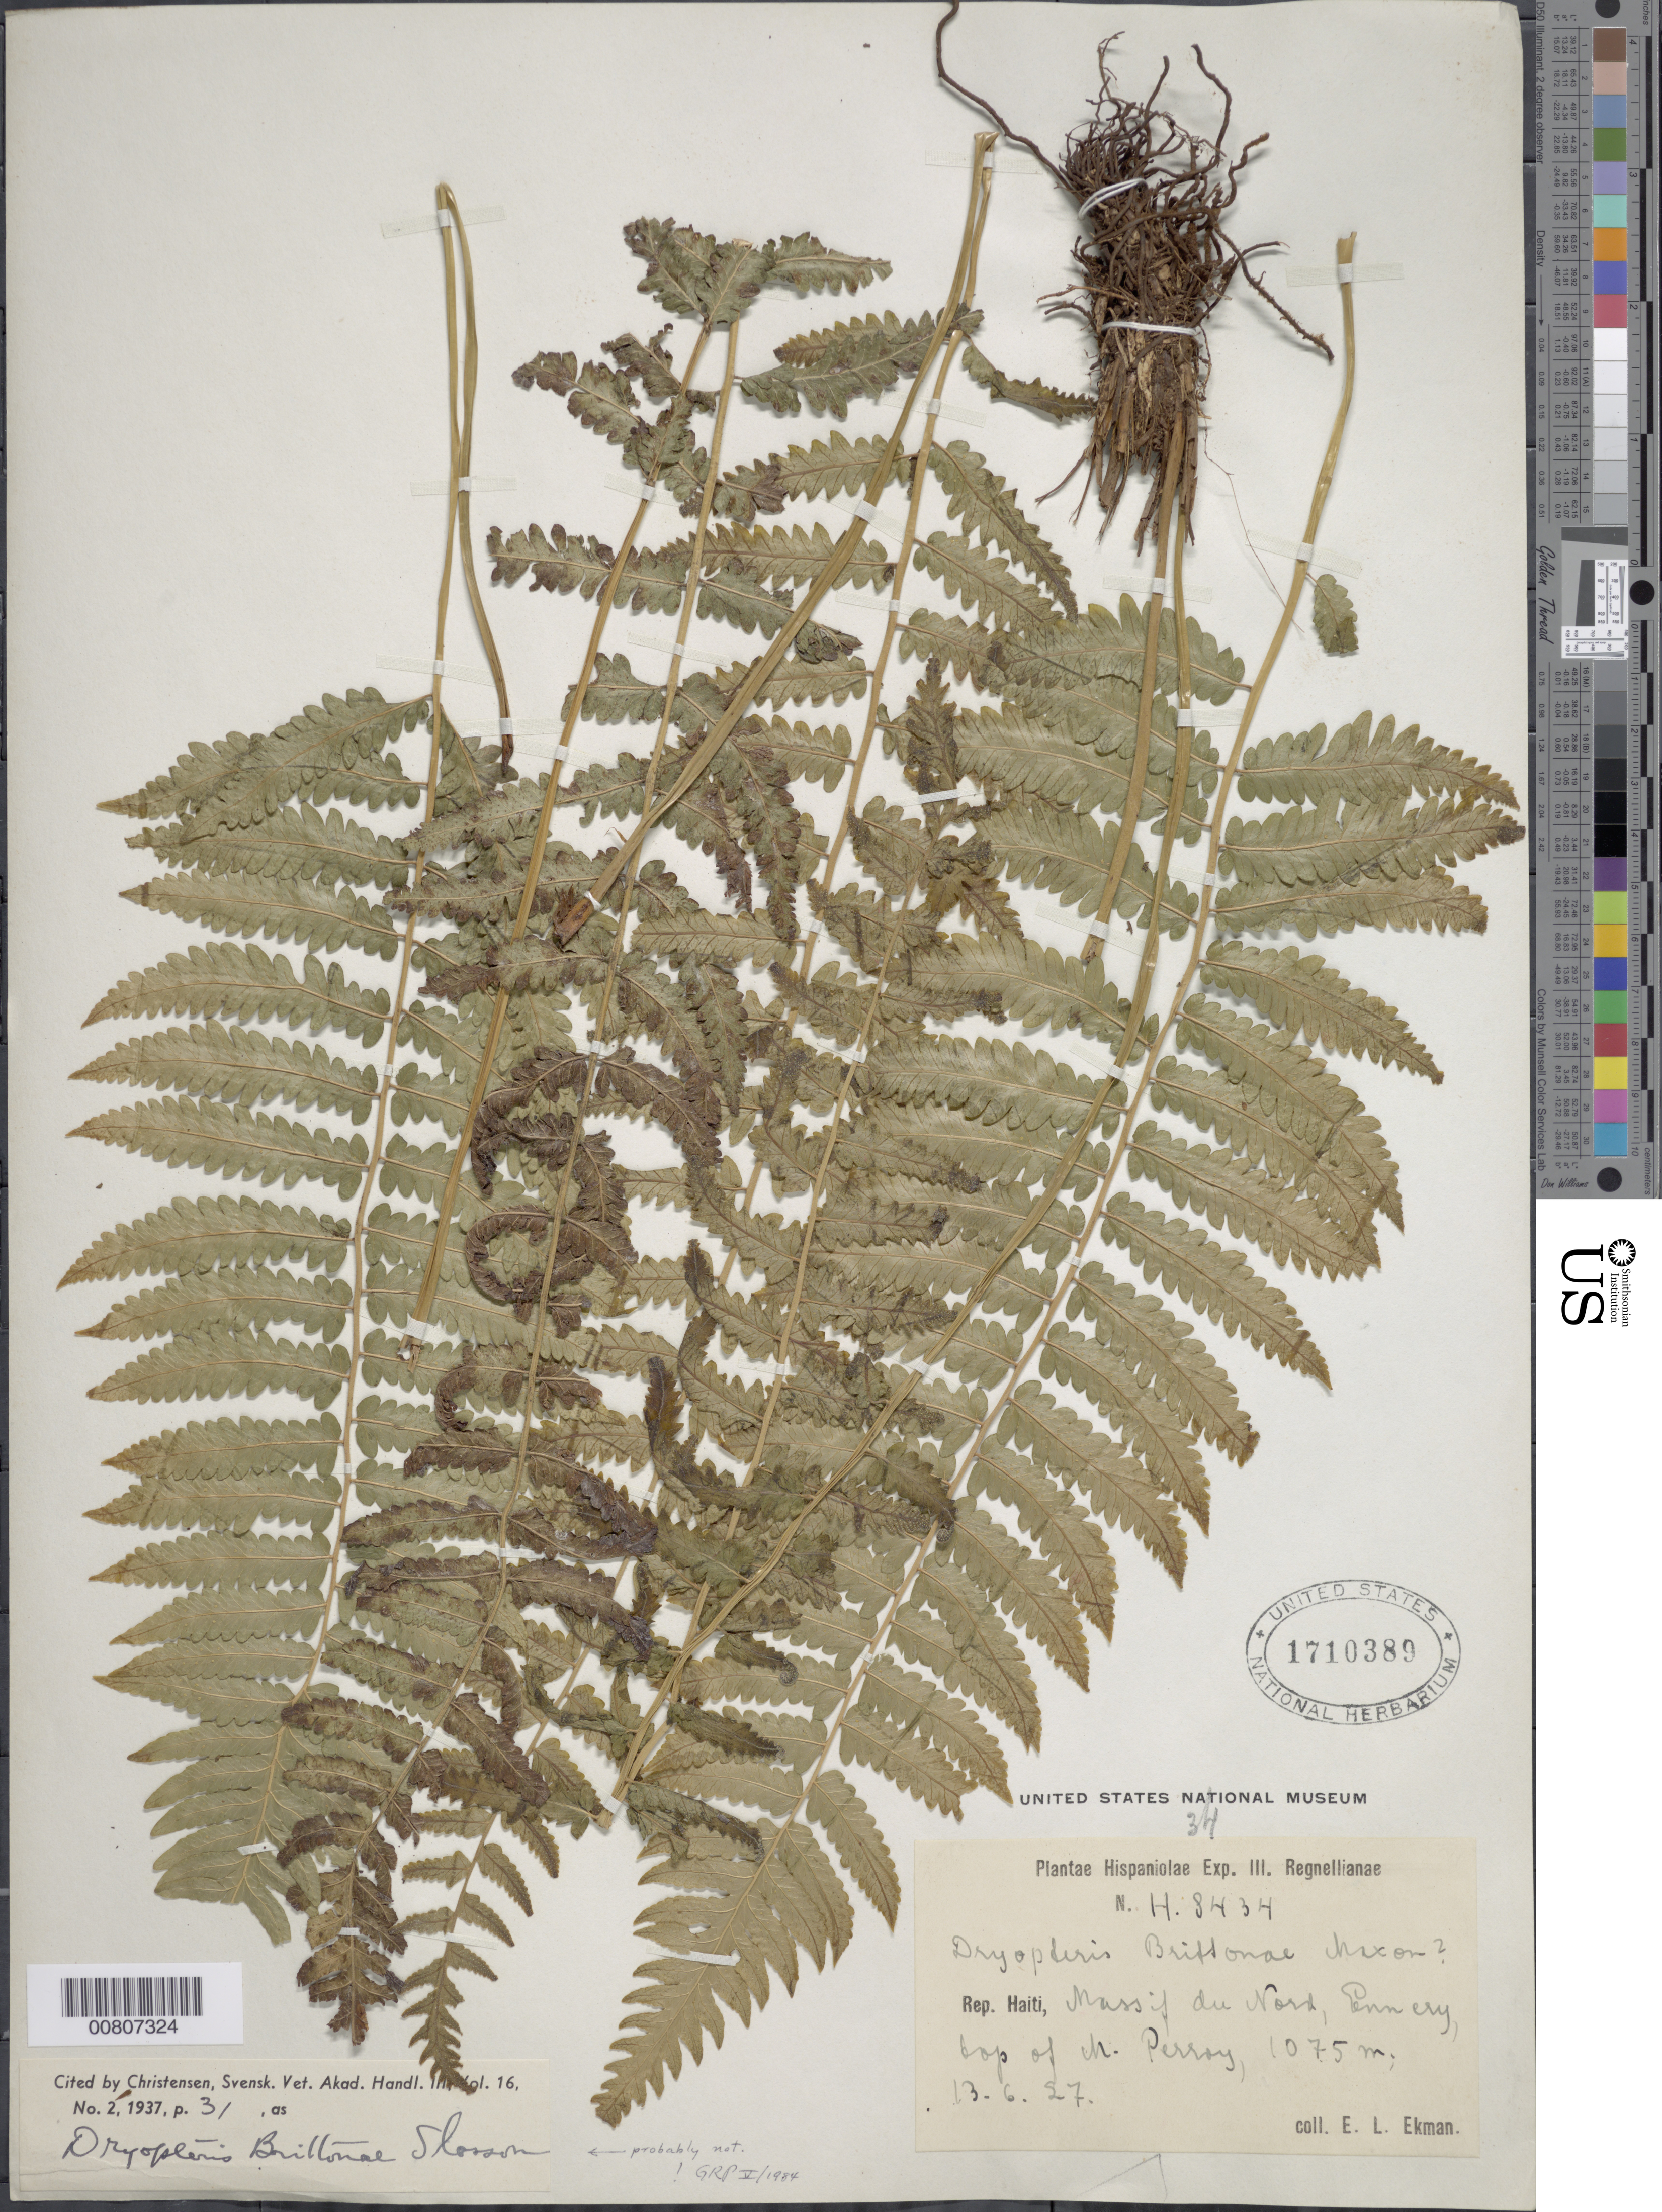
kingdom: Plantae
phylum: Tracheophyta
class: Polypodiopsida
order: Polypodiales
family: Thelypteridaceae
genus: Goniopteris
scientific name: Goniopteris abrupta (Desv.) comb. nov., ined 2015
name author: (Desv.)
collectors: E. L. Ekman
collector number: H 8434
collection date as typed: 13 Jun 1927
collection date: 1927-06-13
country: Haiti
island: Hispaniola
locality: Massif du Nord, Ennery, top of M. Perray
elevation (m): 1075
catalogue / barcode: US 1710389